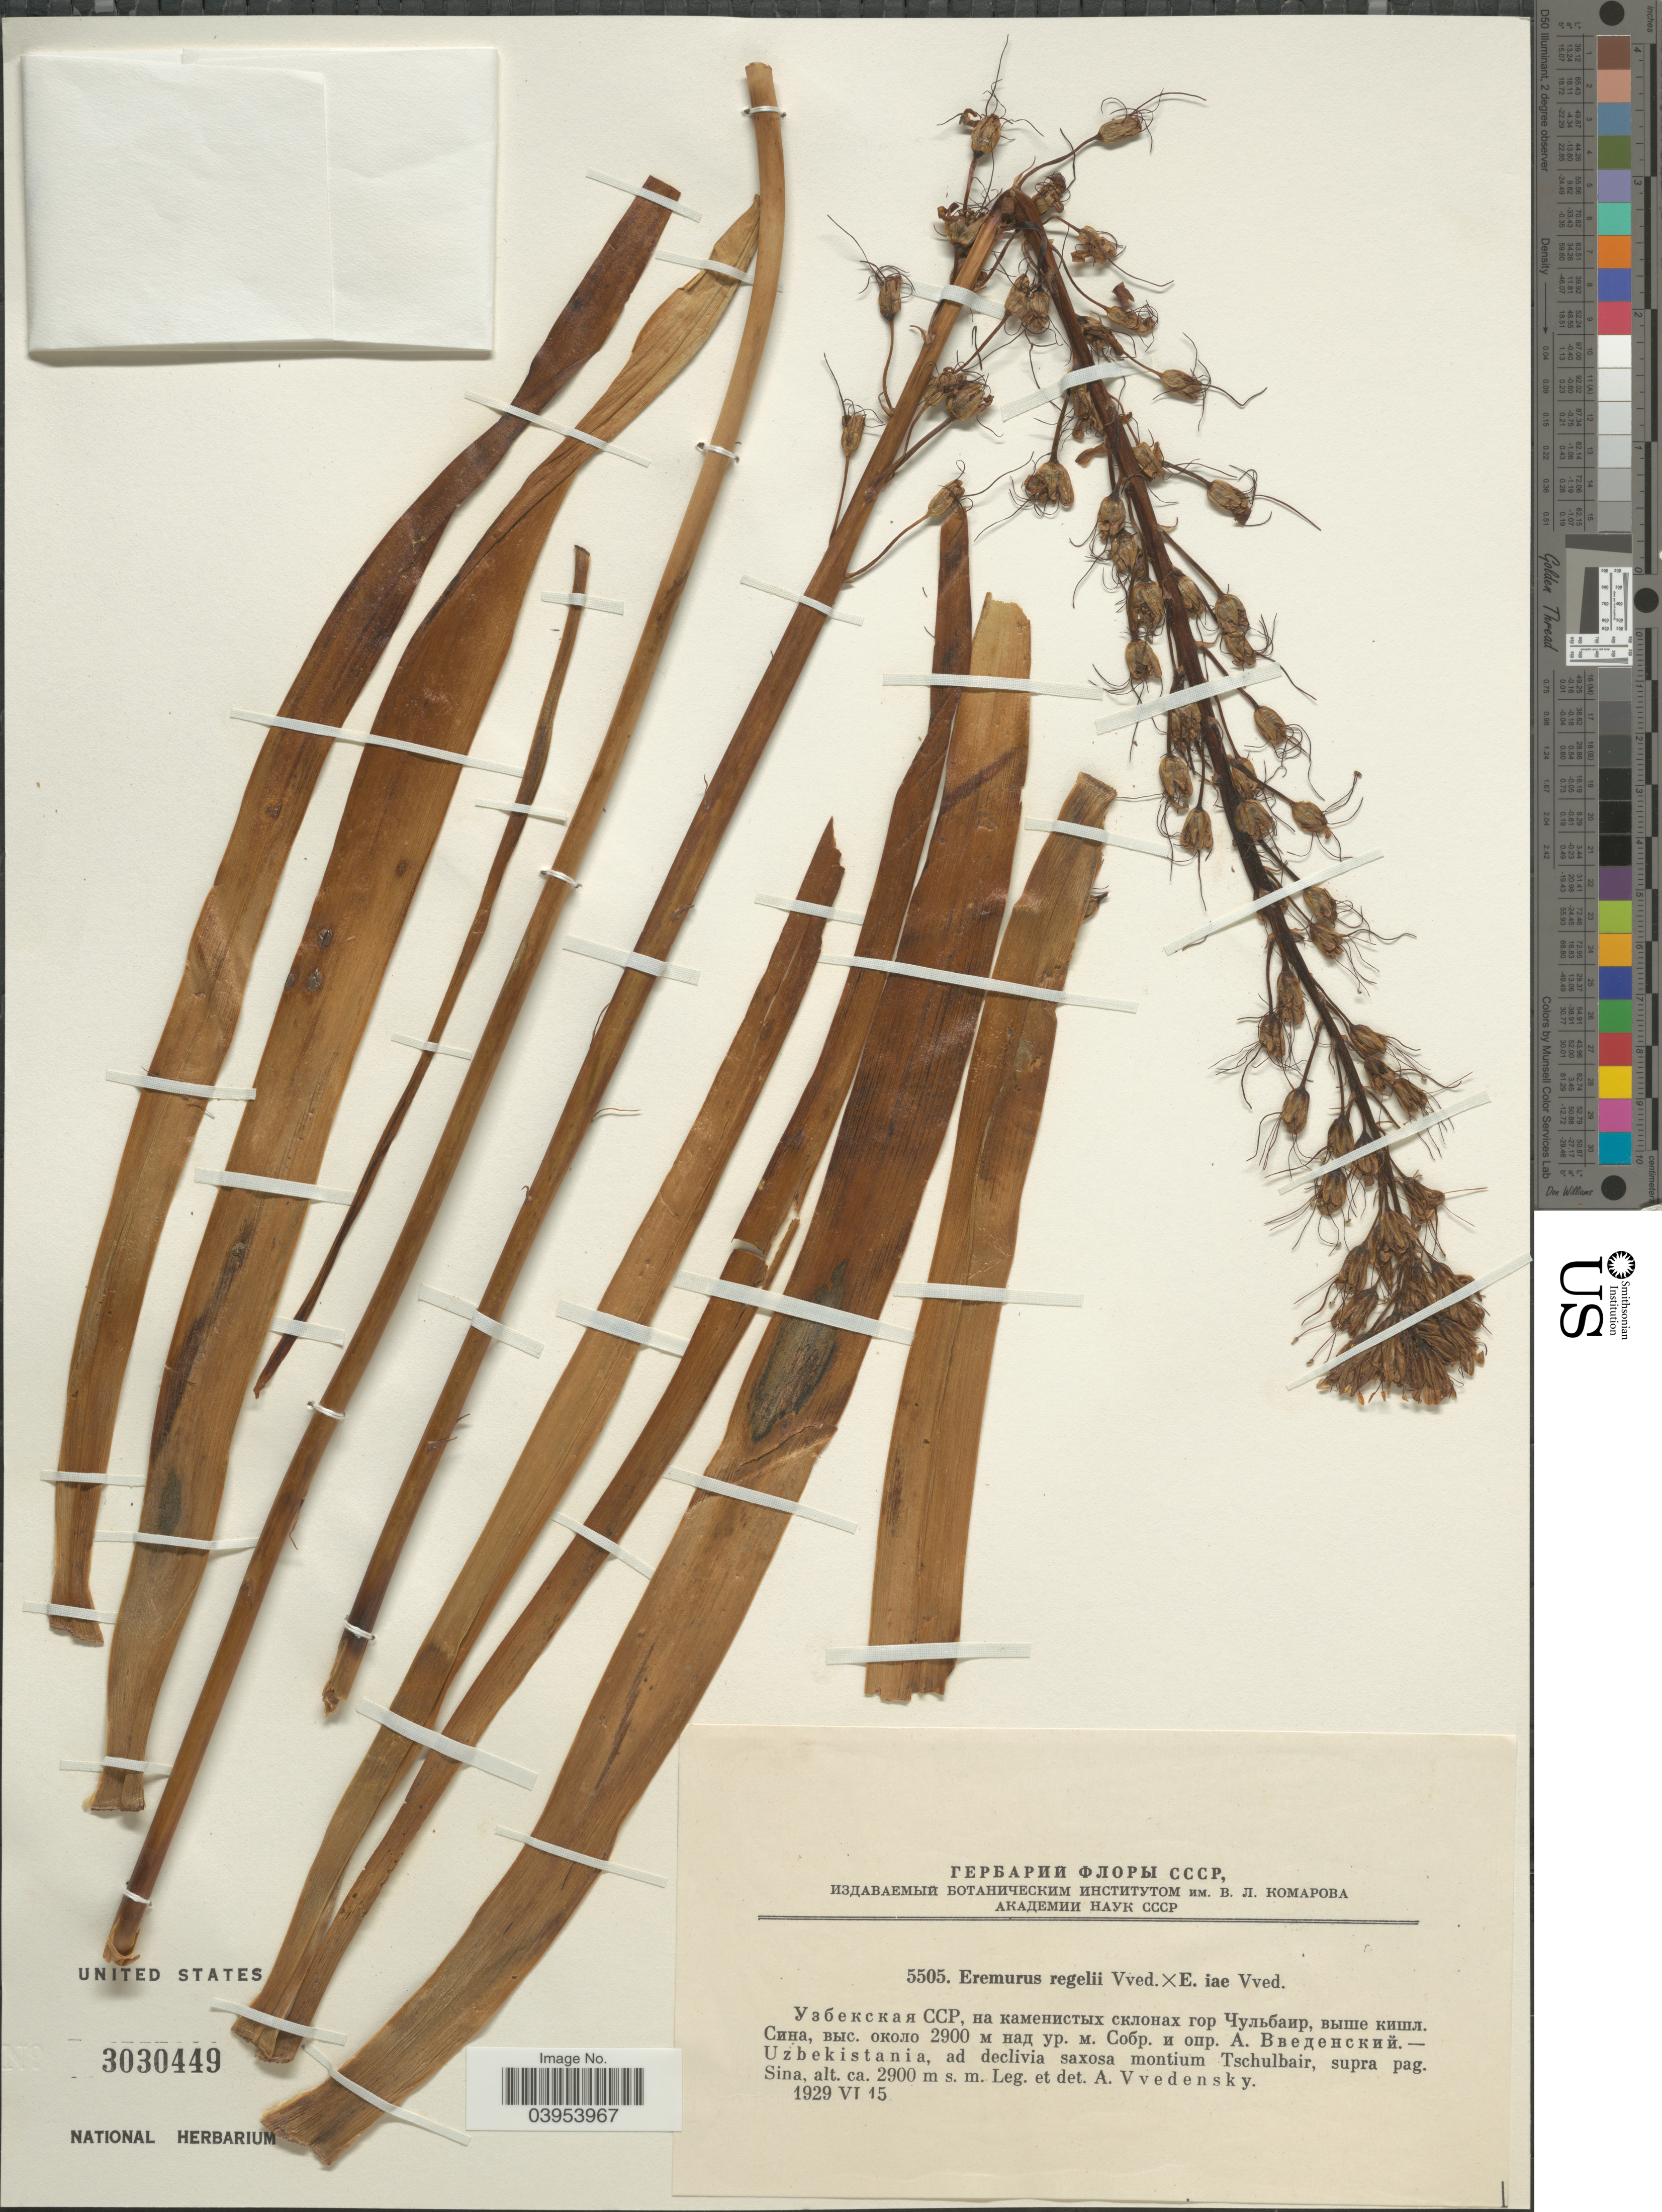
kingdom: Plantae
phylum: Tracheophyta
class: Liliopsida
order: Asparagales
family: Asphodelaceae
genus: Eremurus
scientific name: Eremurus regelii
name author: Vved.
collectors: A. Vvedensky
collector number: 5505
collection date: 1929-06-15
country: Uzbekistan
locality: Ad declivia saxosa montium Tschulbair, supra pag. Sina.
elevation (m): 2900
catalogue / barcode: US 3030449